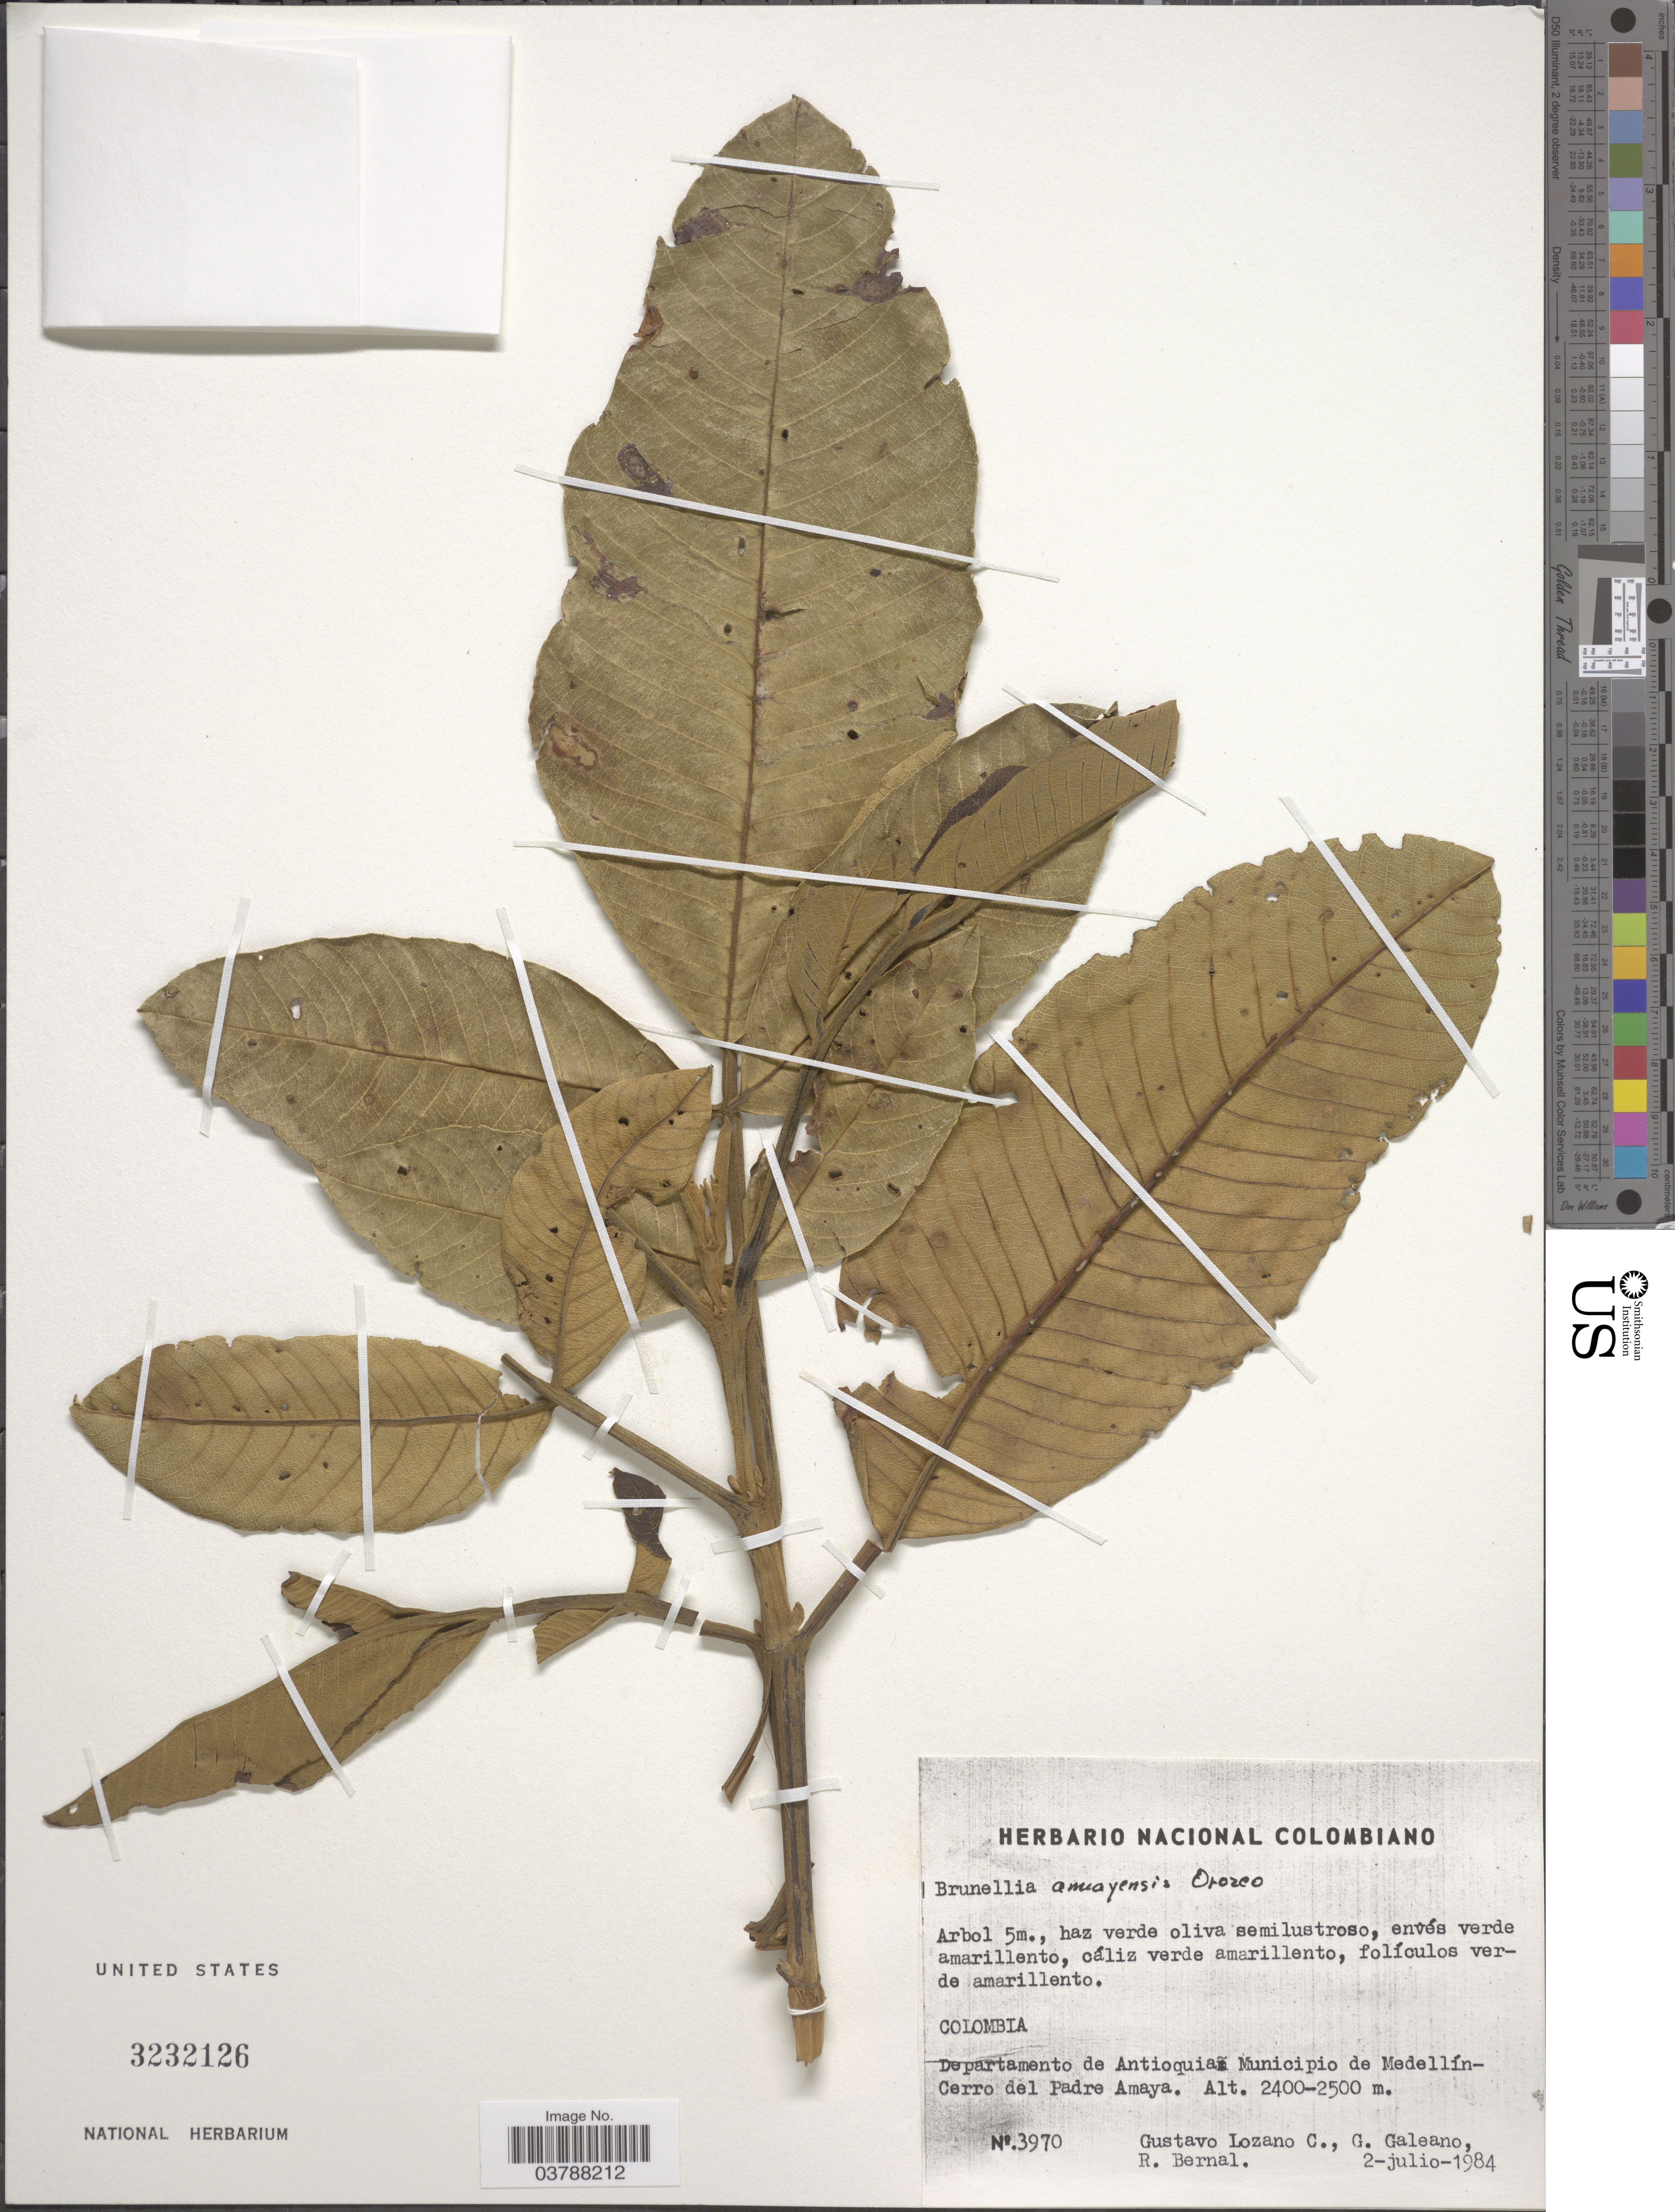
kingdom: Plantae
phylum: Tracheophyta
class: Magnoliopsida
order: Oxalidales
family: Brunelliaceae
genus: Brunellia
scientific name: Brunellia amayensis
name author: C.I. Orozco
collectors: G. Lozano-Contreras, G. Galeano & R. Bernal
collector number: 3970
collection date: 1984-07-02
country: Colombia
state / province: Antioquia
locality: Departamento de Antioquia: Municipio de Medellín-Cerro del Padre Amaya.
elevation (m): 2400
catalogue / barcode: US 3232126